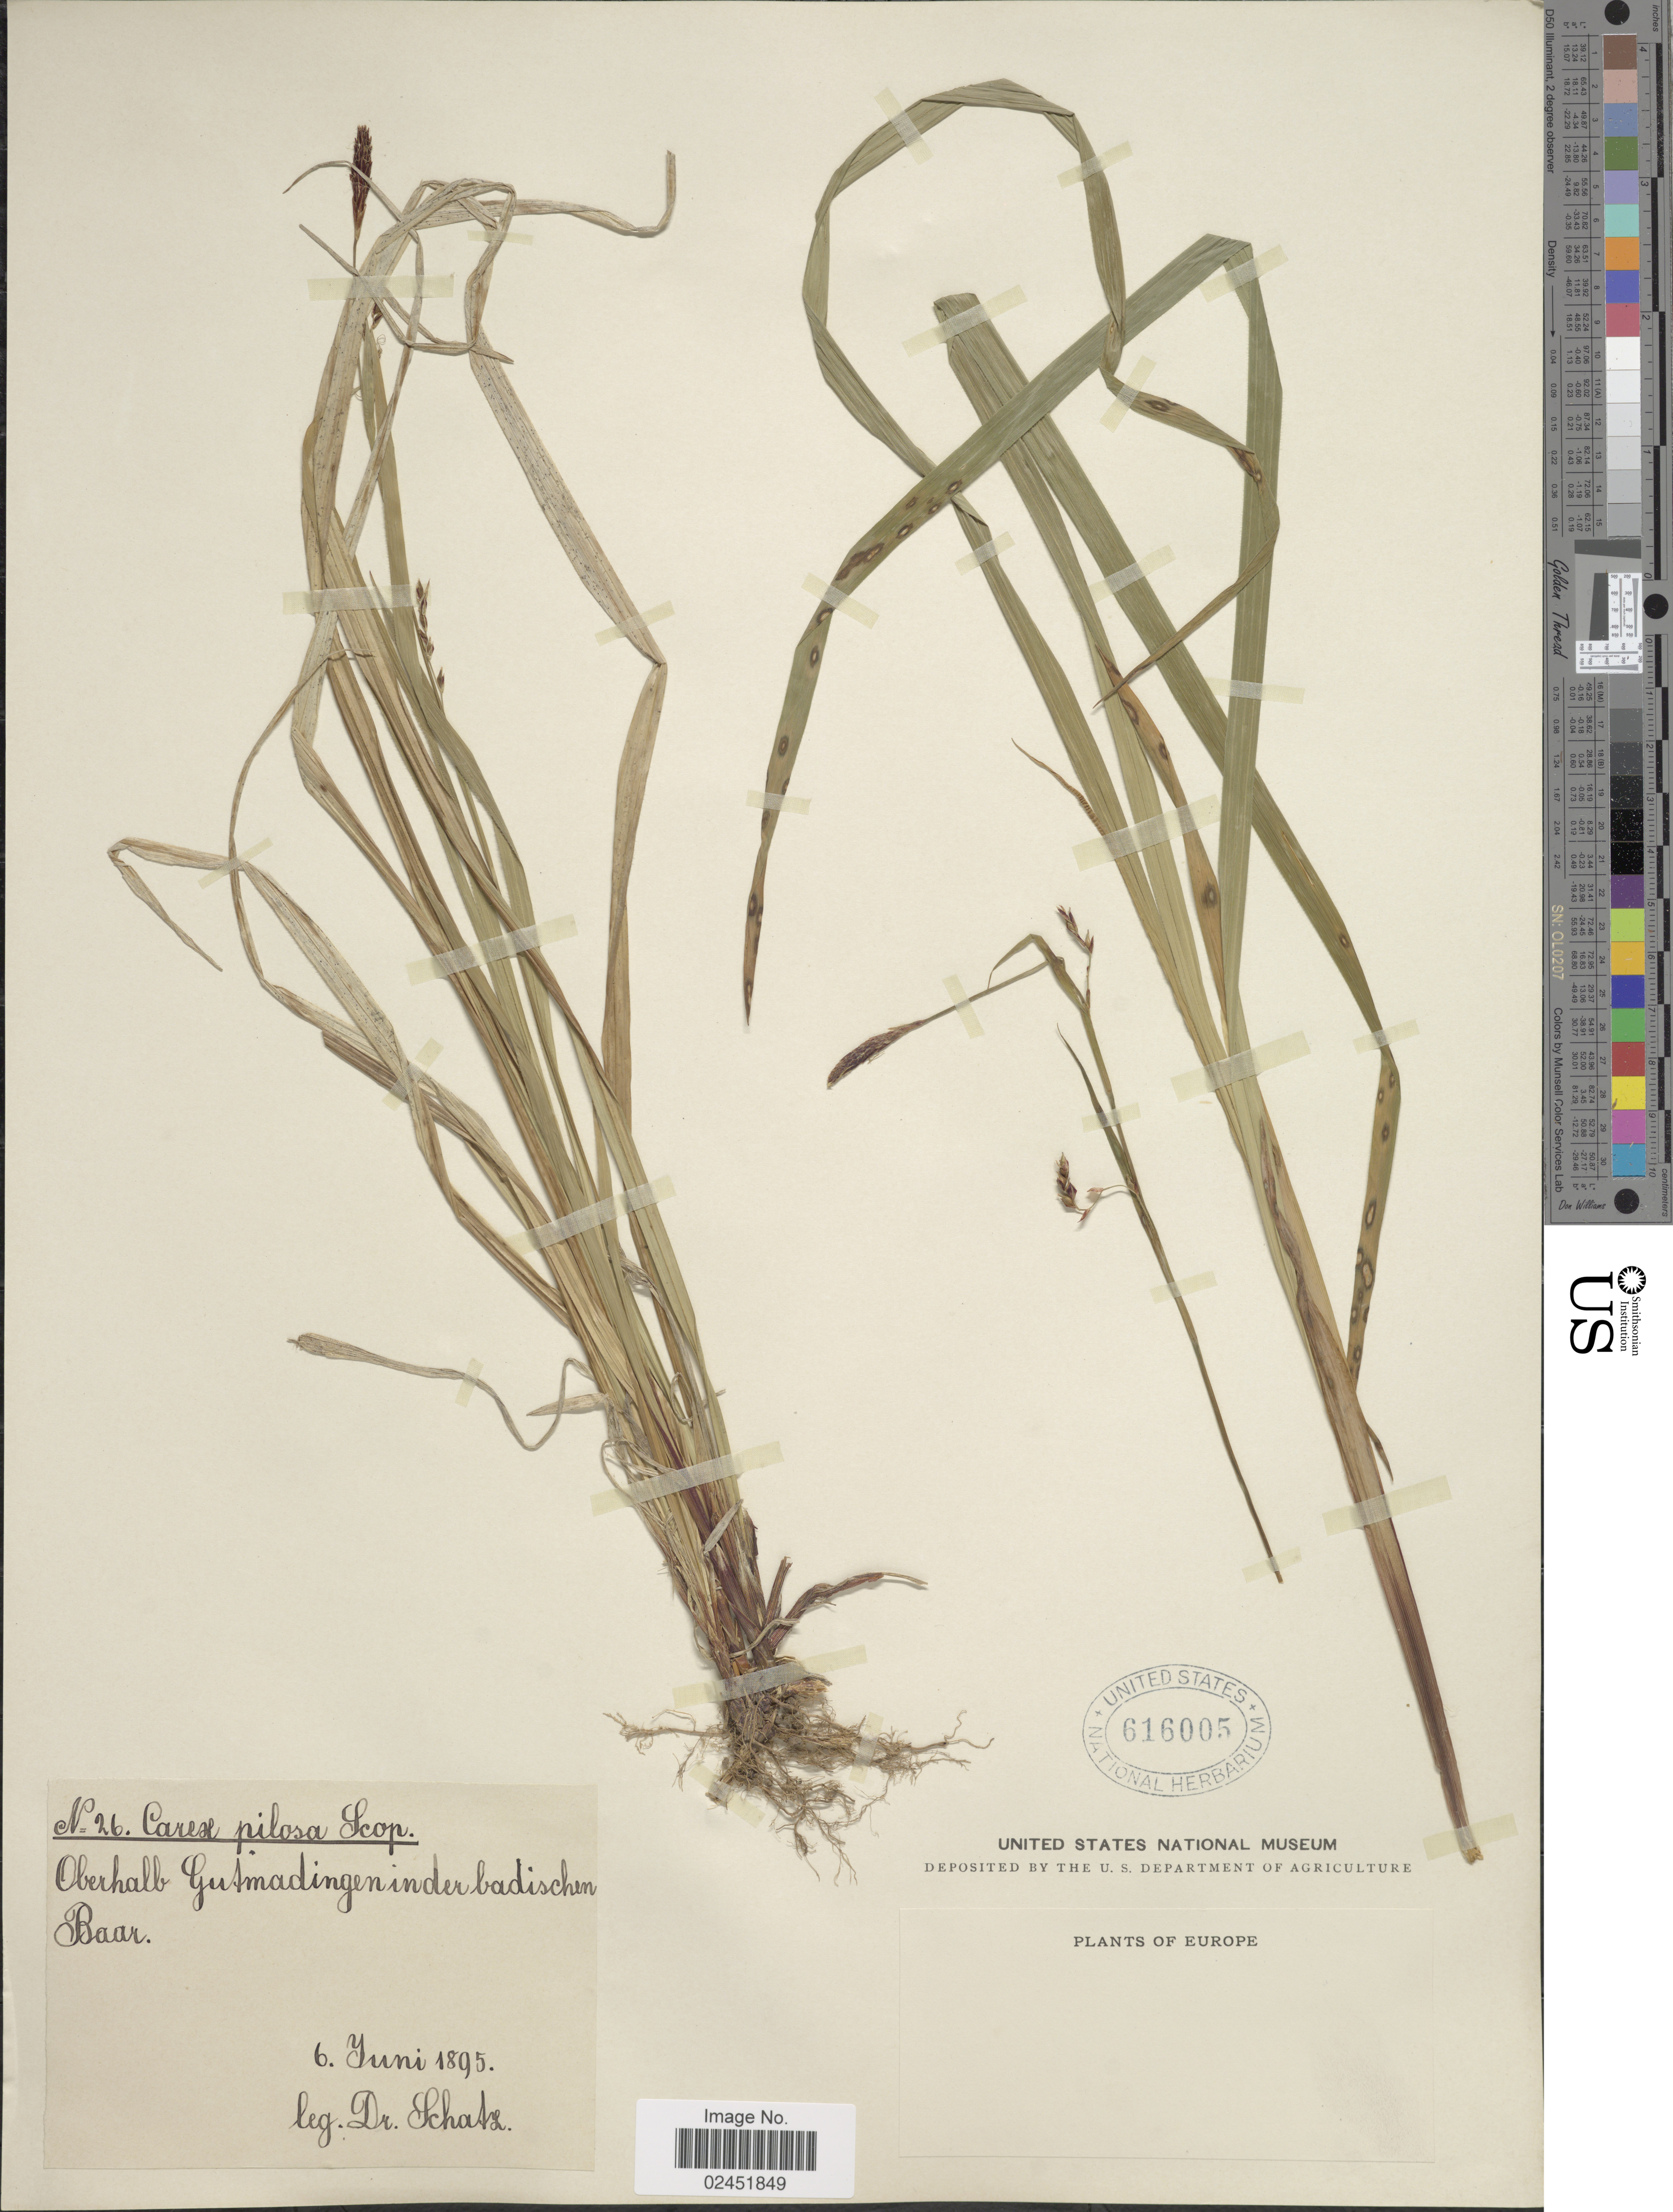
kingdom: Plantae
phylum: Tracheophyta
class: Liliopsida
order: Poales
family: Cyperaceae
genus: Carex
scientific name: Carex pilosa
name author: Scop.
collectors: Schatz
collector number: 26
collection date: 1895-06-06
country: Germany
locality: Europe. Oberhalb Gutmadingen in der badischen Baar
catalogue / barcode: US 616005